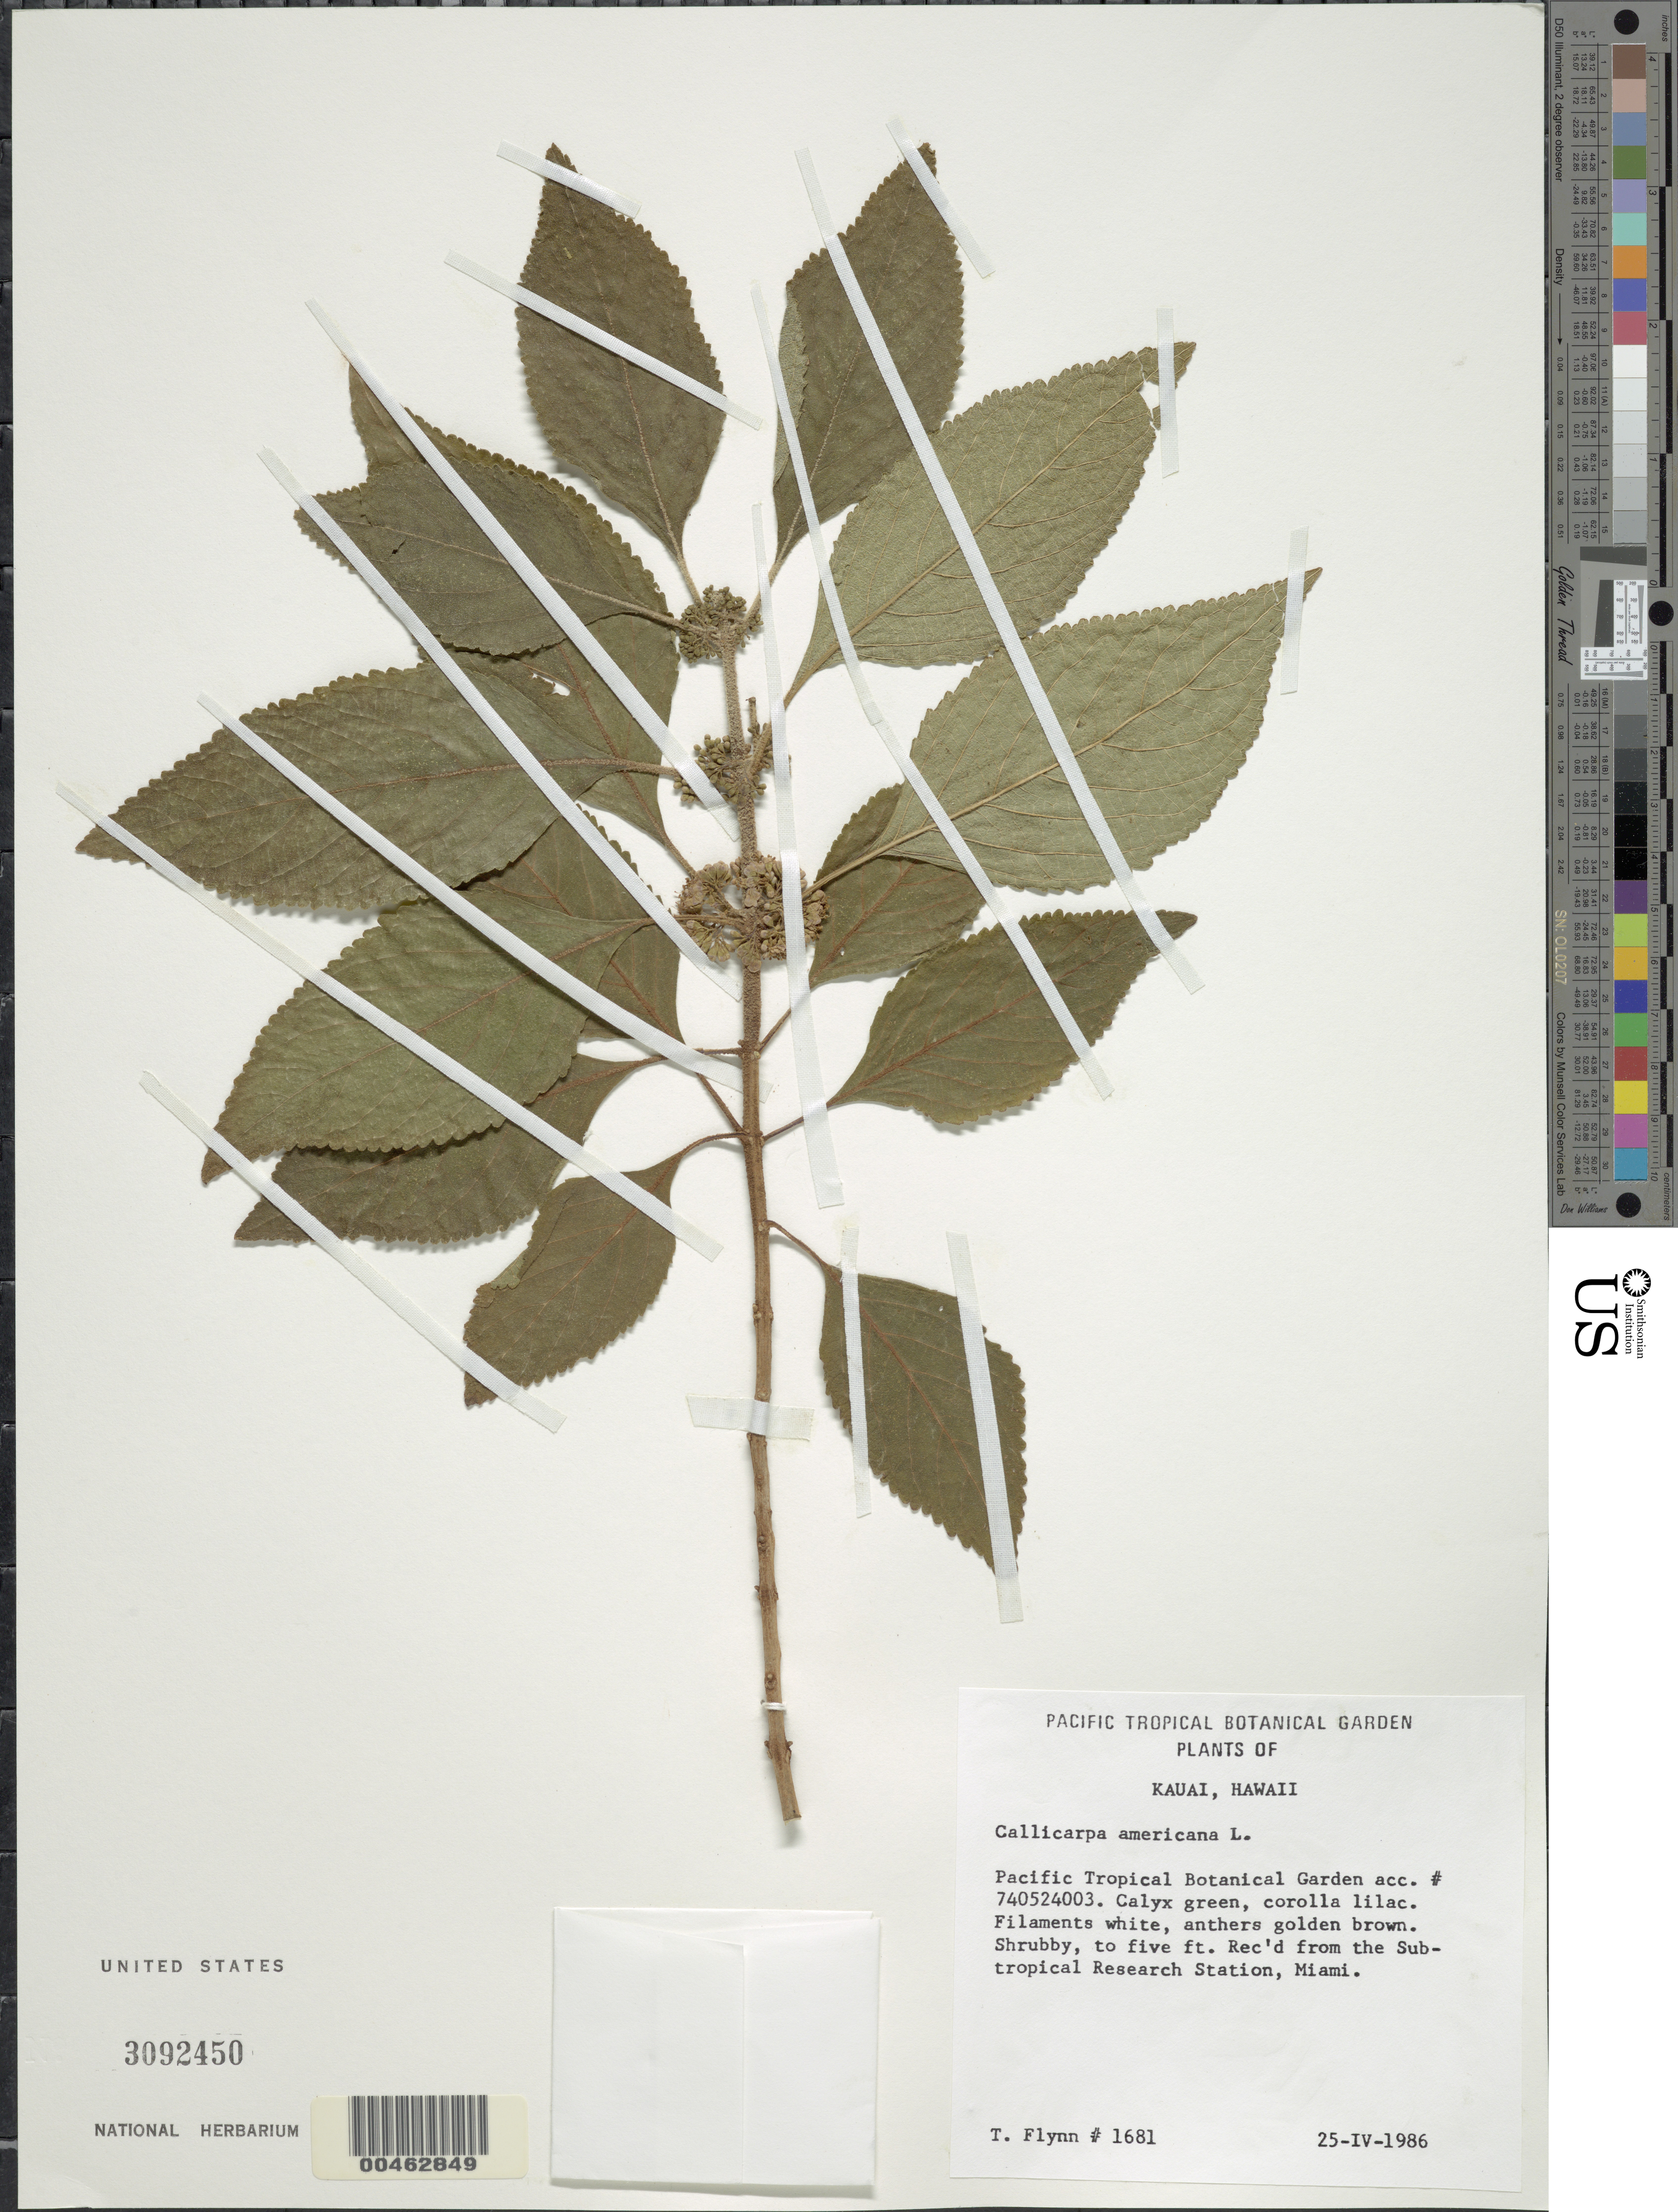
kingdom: Plantae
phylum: Tracheophyta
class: Magnoliopsida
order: Lamiales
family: Lamiaceae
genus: Callicarpa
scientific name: Callicarpa americana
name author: L.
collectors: T. W. Flynn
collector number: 1681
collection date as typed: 25 Apr 1986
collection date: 1986-04-25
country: United States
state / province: Hawaii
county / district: Kauai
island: Kaua'i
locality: Pacific Tropical Botanical Garden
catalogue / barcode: US 3092450